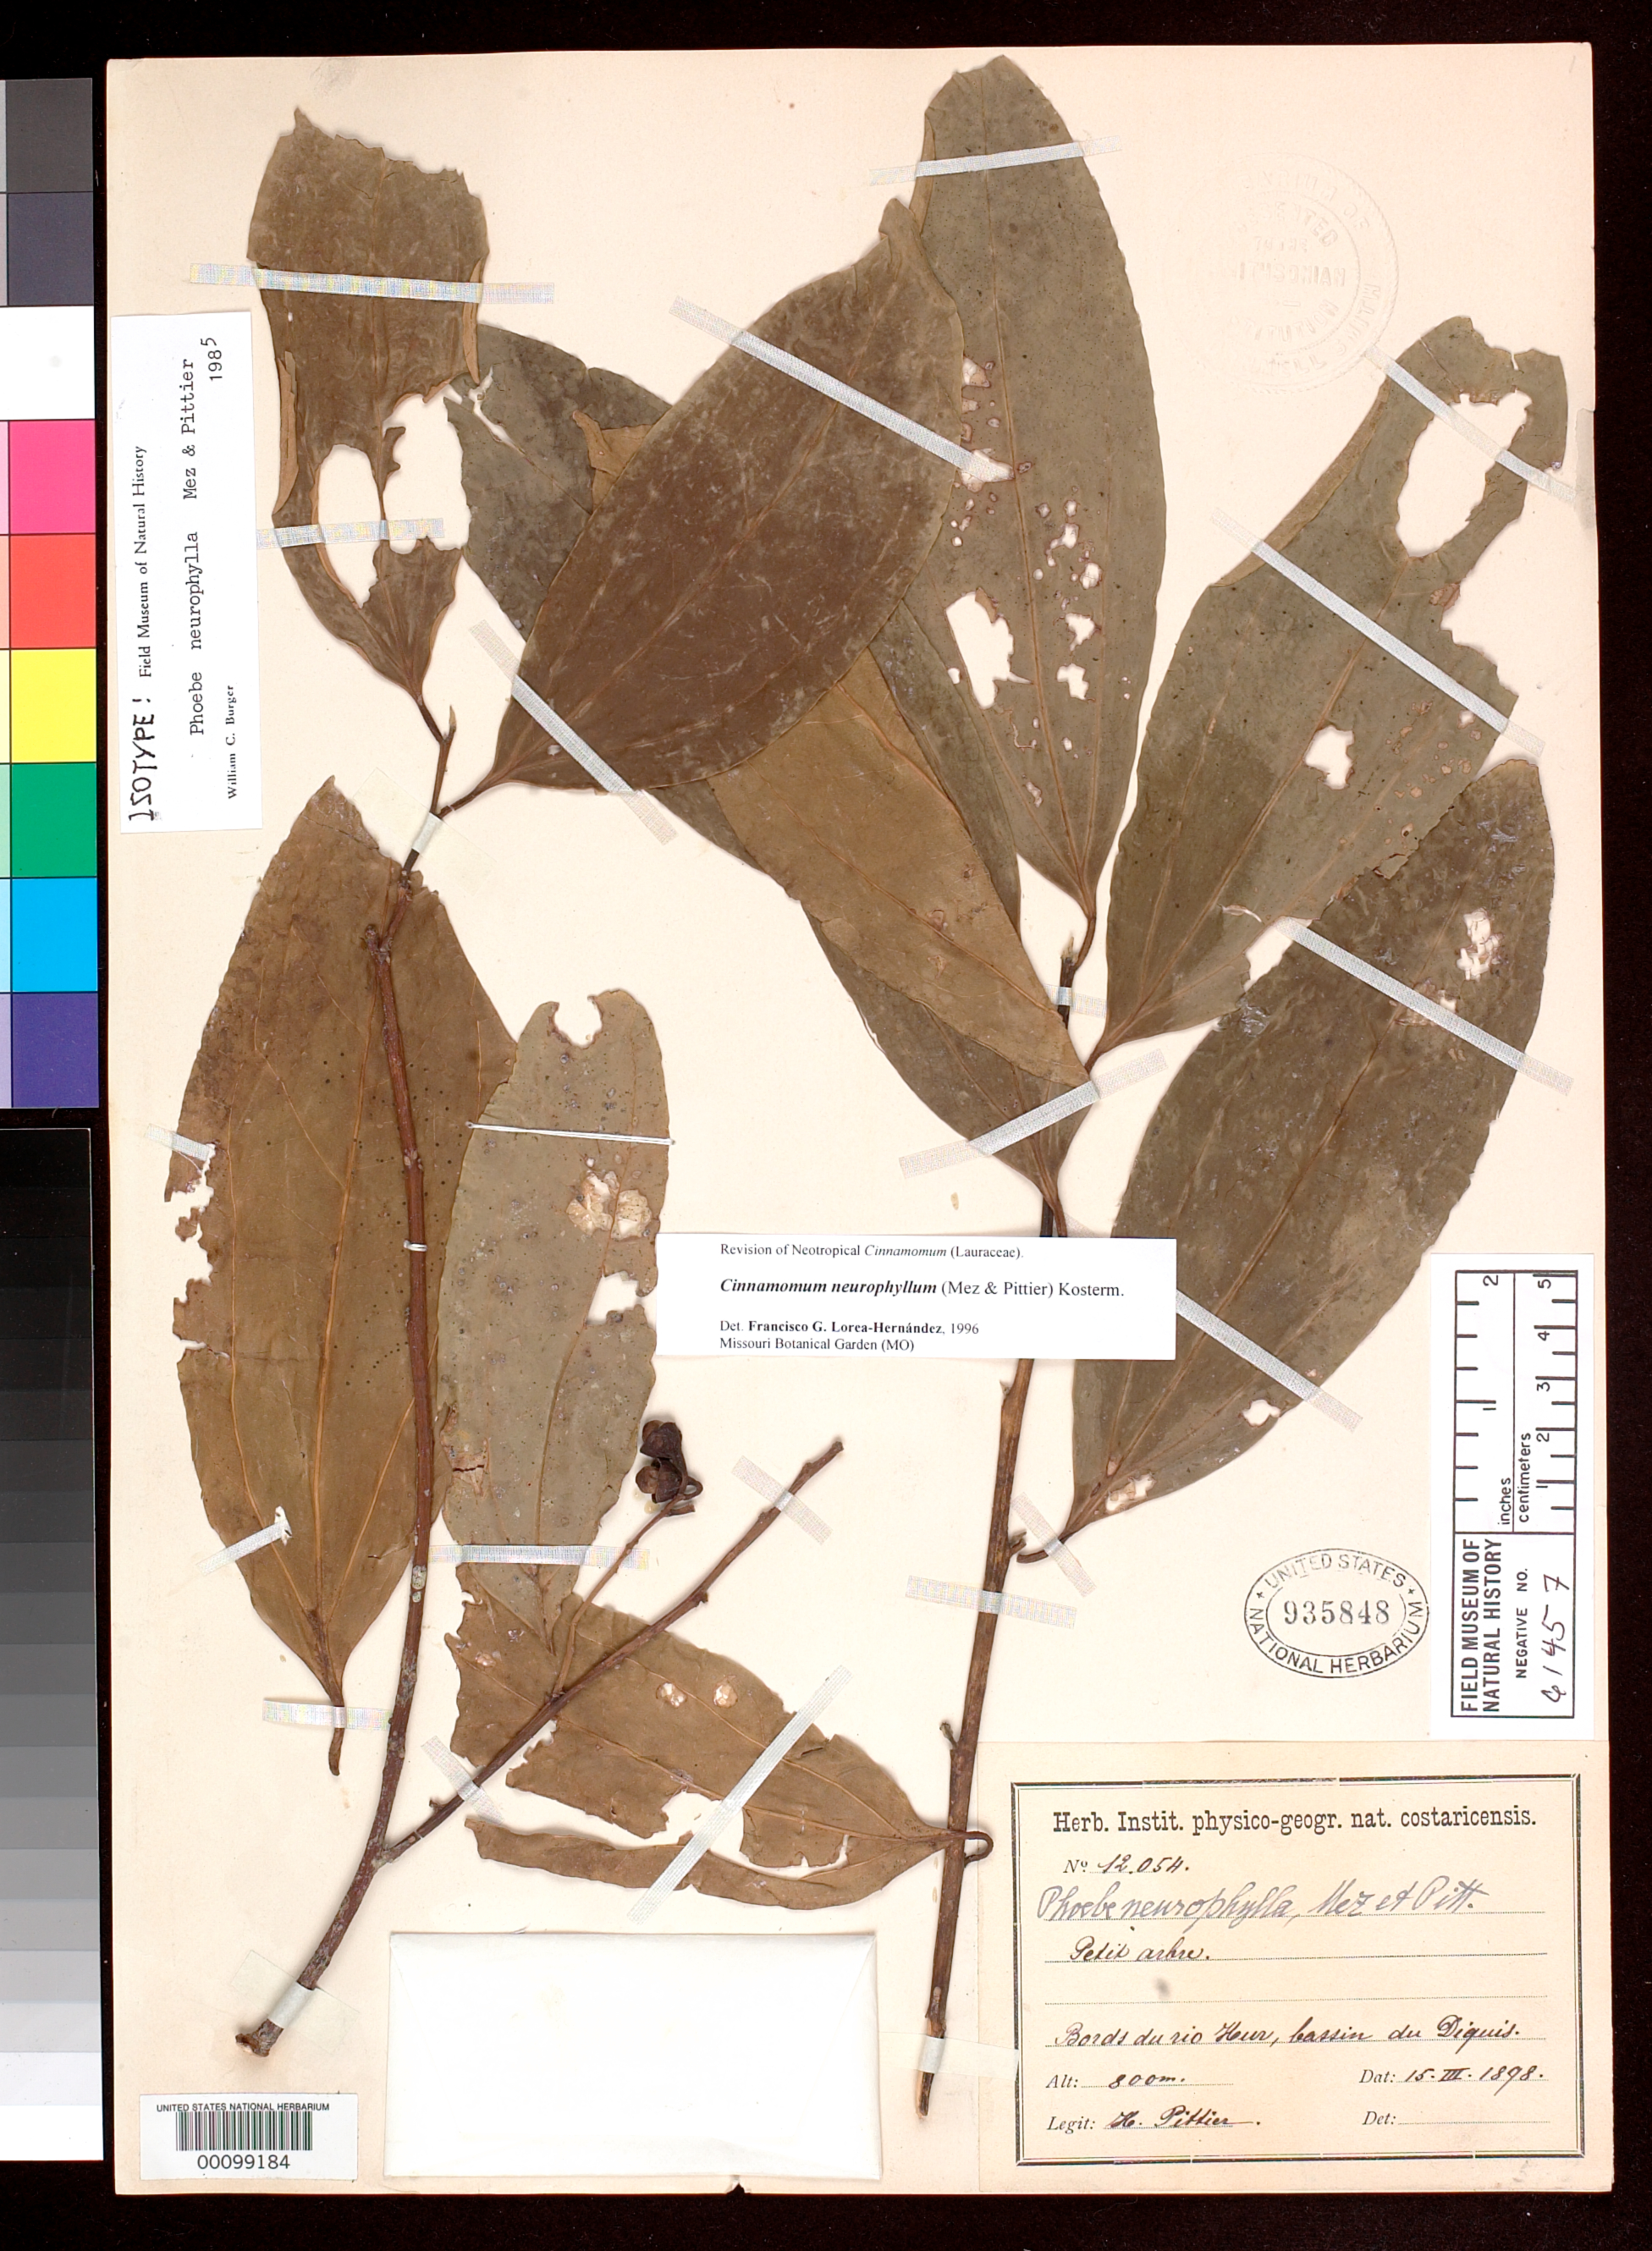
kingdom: Plantae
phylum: Tracheophyta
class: Magnoliopsida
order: Laurales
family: Lauraceae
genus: Phoebe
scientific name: Phoebe neurophylla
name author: Mez & Pittier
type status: Isotype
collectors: H. F. Pittier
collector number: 12054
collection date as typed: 15 Mar 1898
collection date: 1898-03-15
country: Costa Rica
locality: Bords du Rio Heur, Bassin du Diquis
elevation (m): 800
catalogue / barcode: US 935848